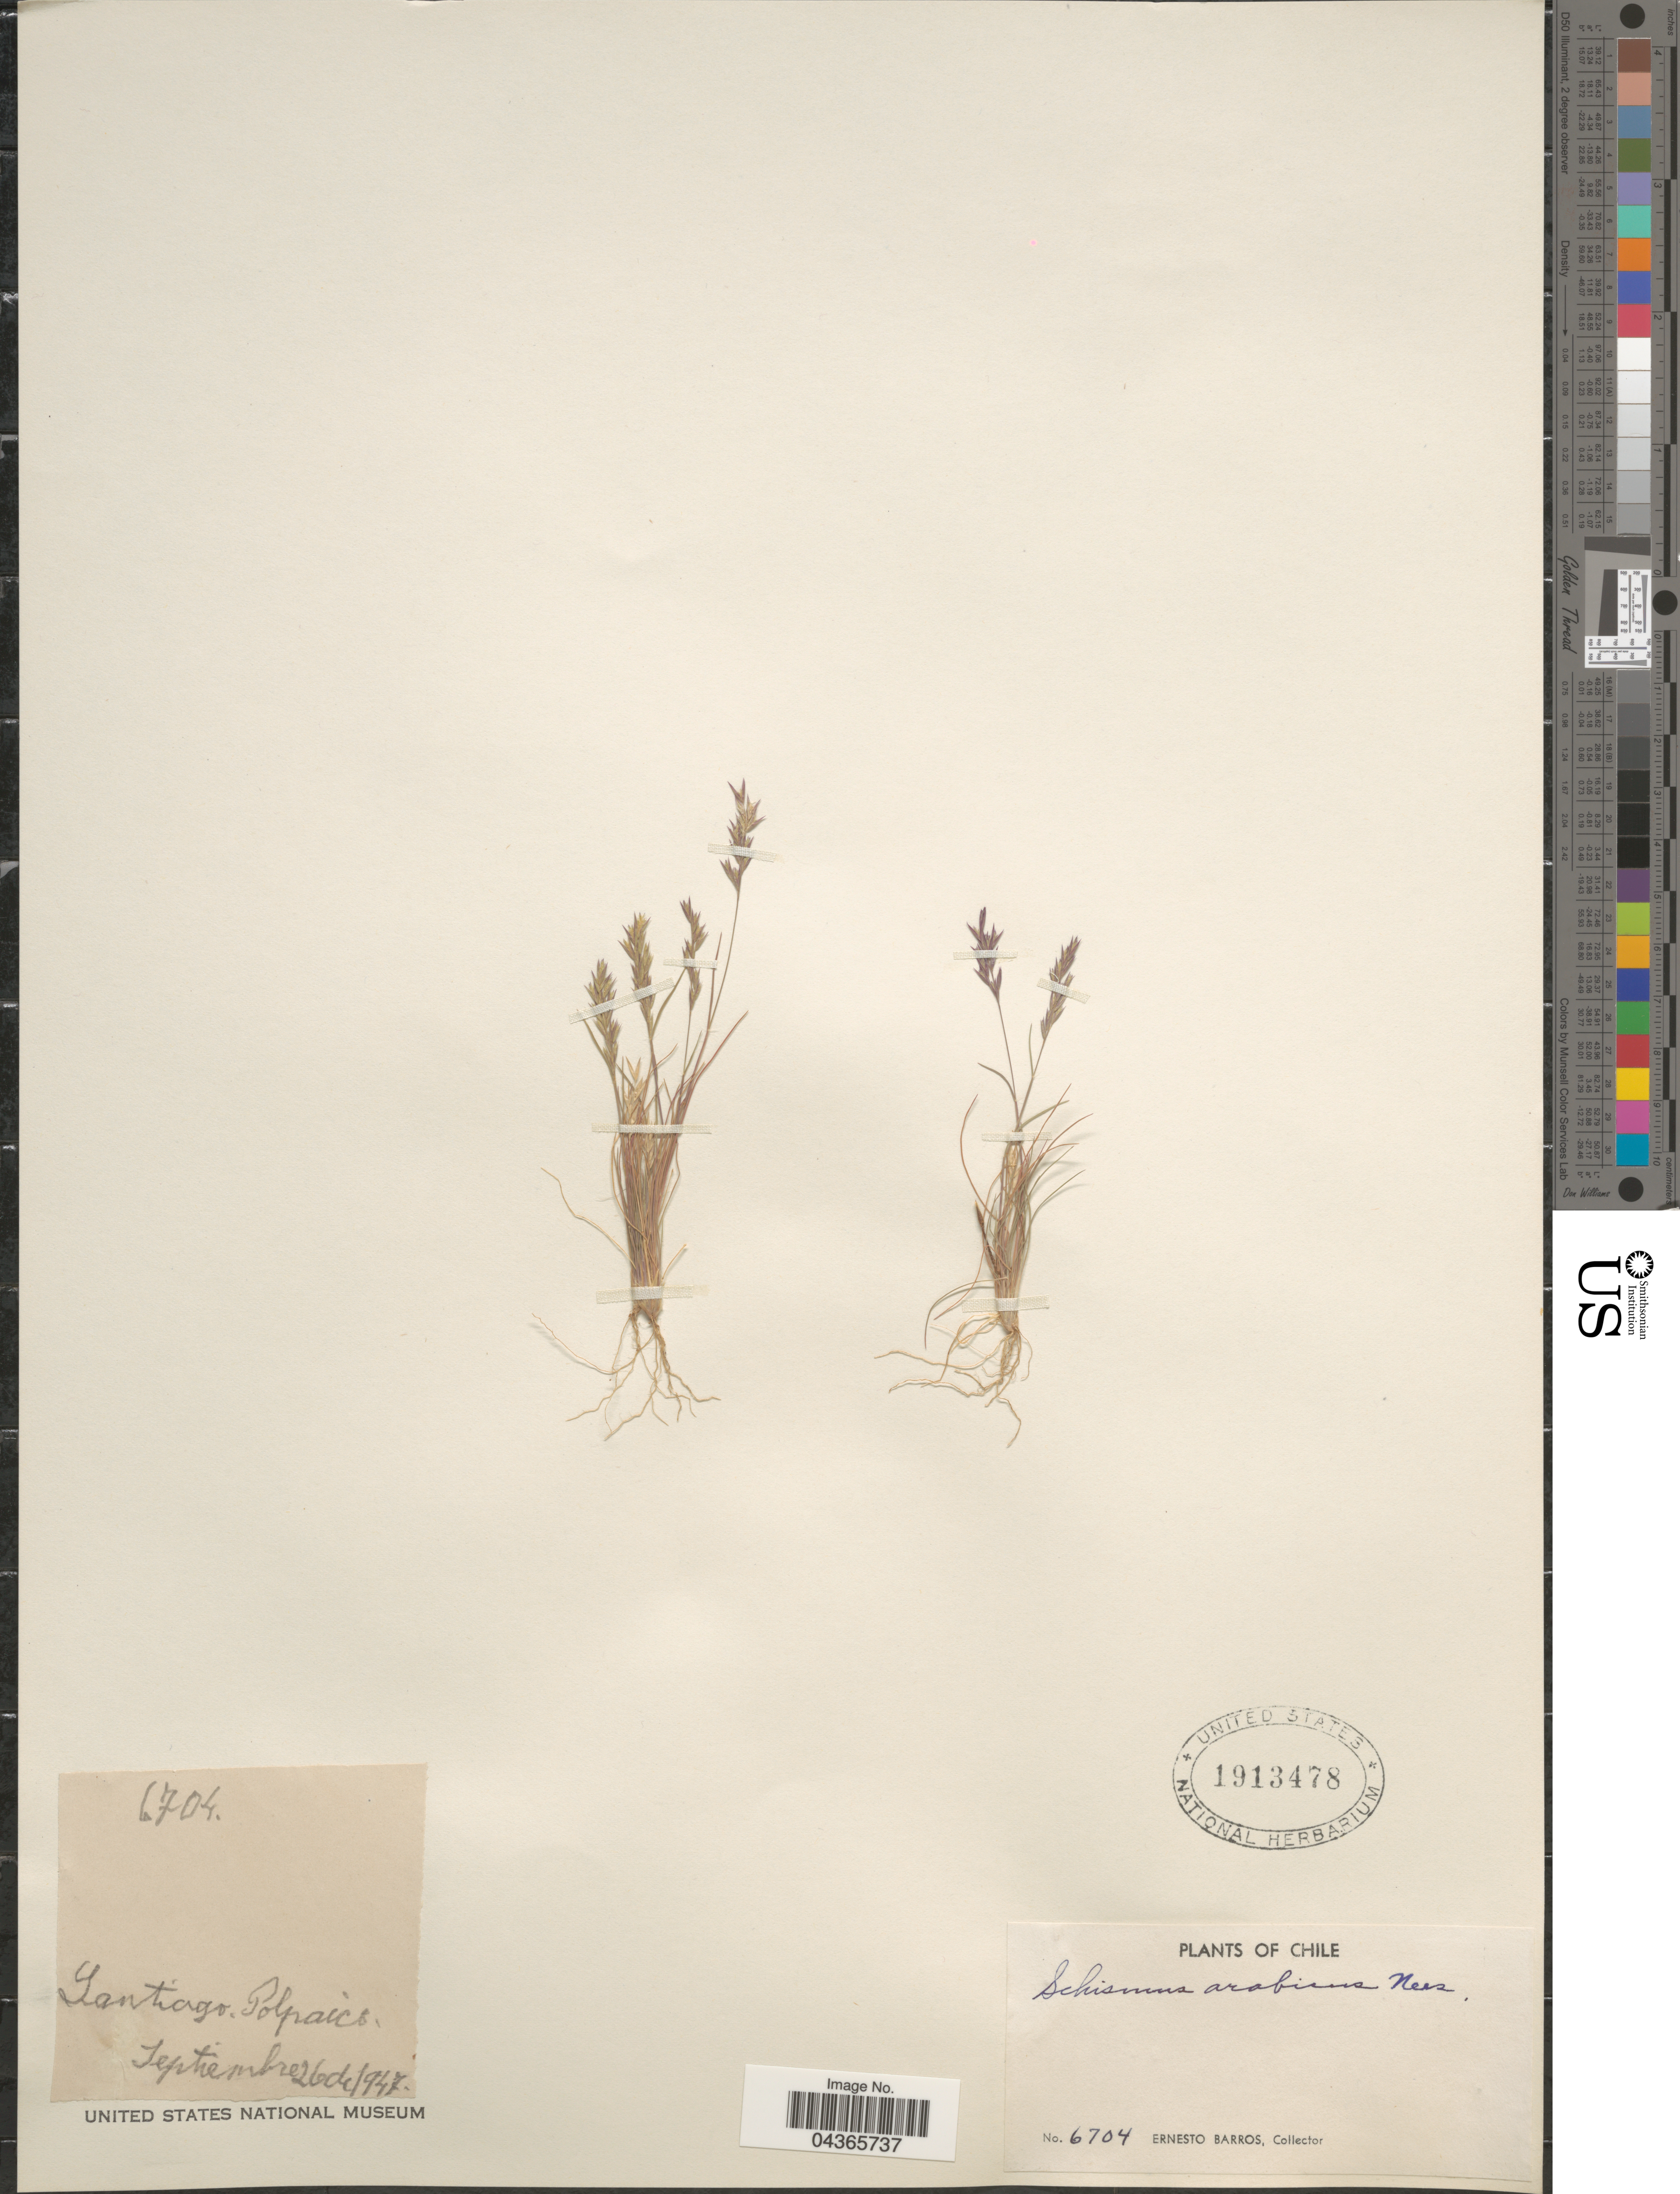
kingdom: Plantae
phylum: Tracheophyta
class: Liliopsida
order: Poales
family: Poaceae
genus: Schismus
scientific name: Schismus arabicus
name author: Nees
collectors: E. Barros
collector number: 6704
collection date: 1947-09-26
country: Chile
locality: Santiago. Polpaico.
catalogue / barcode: US 1913478